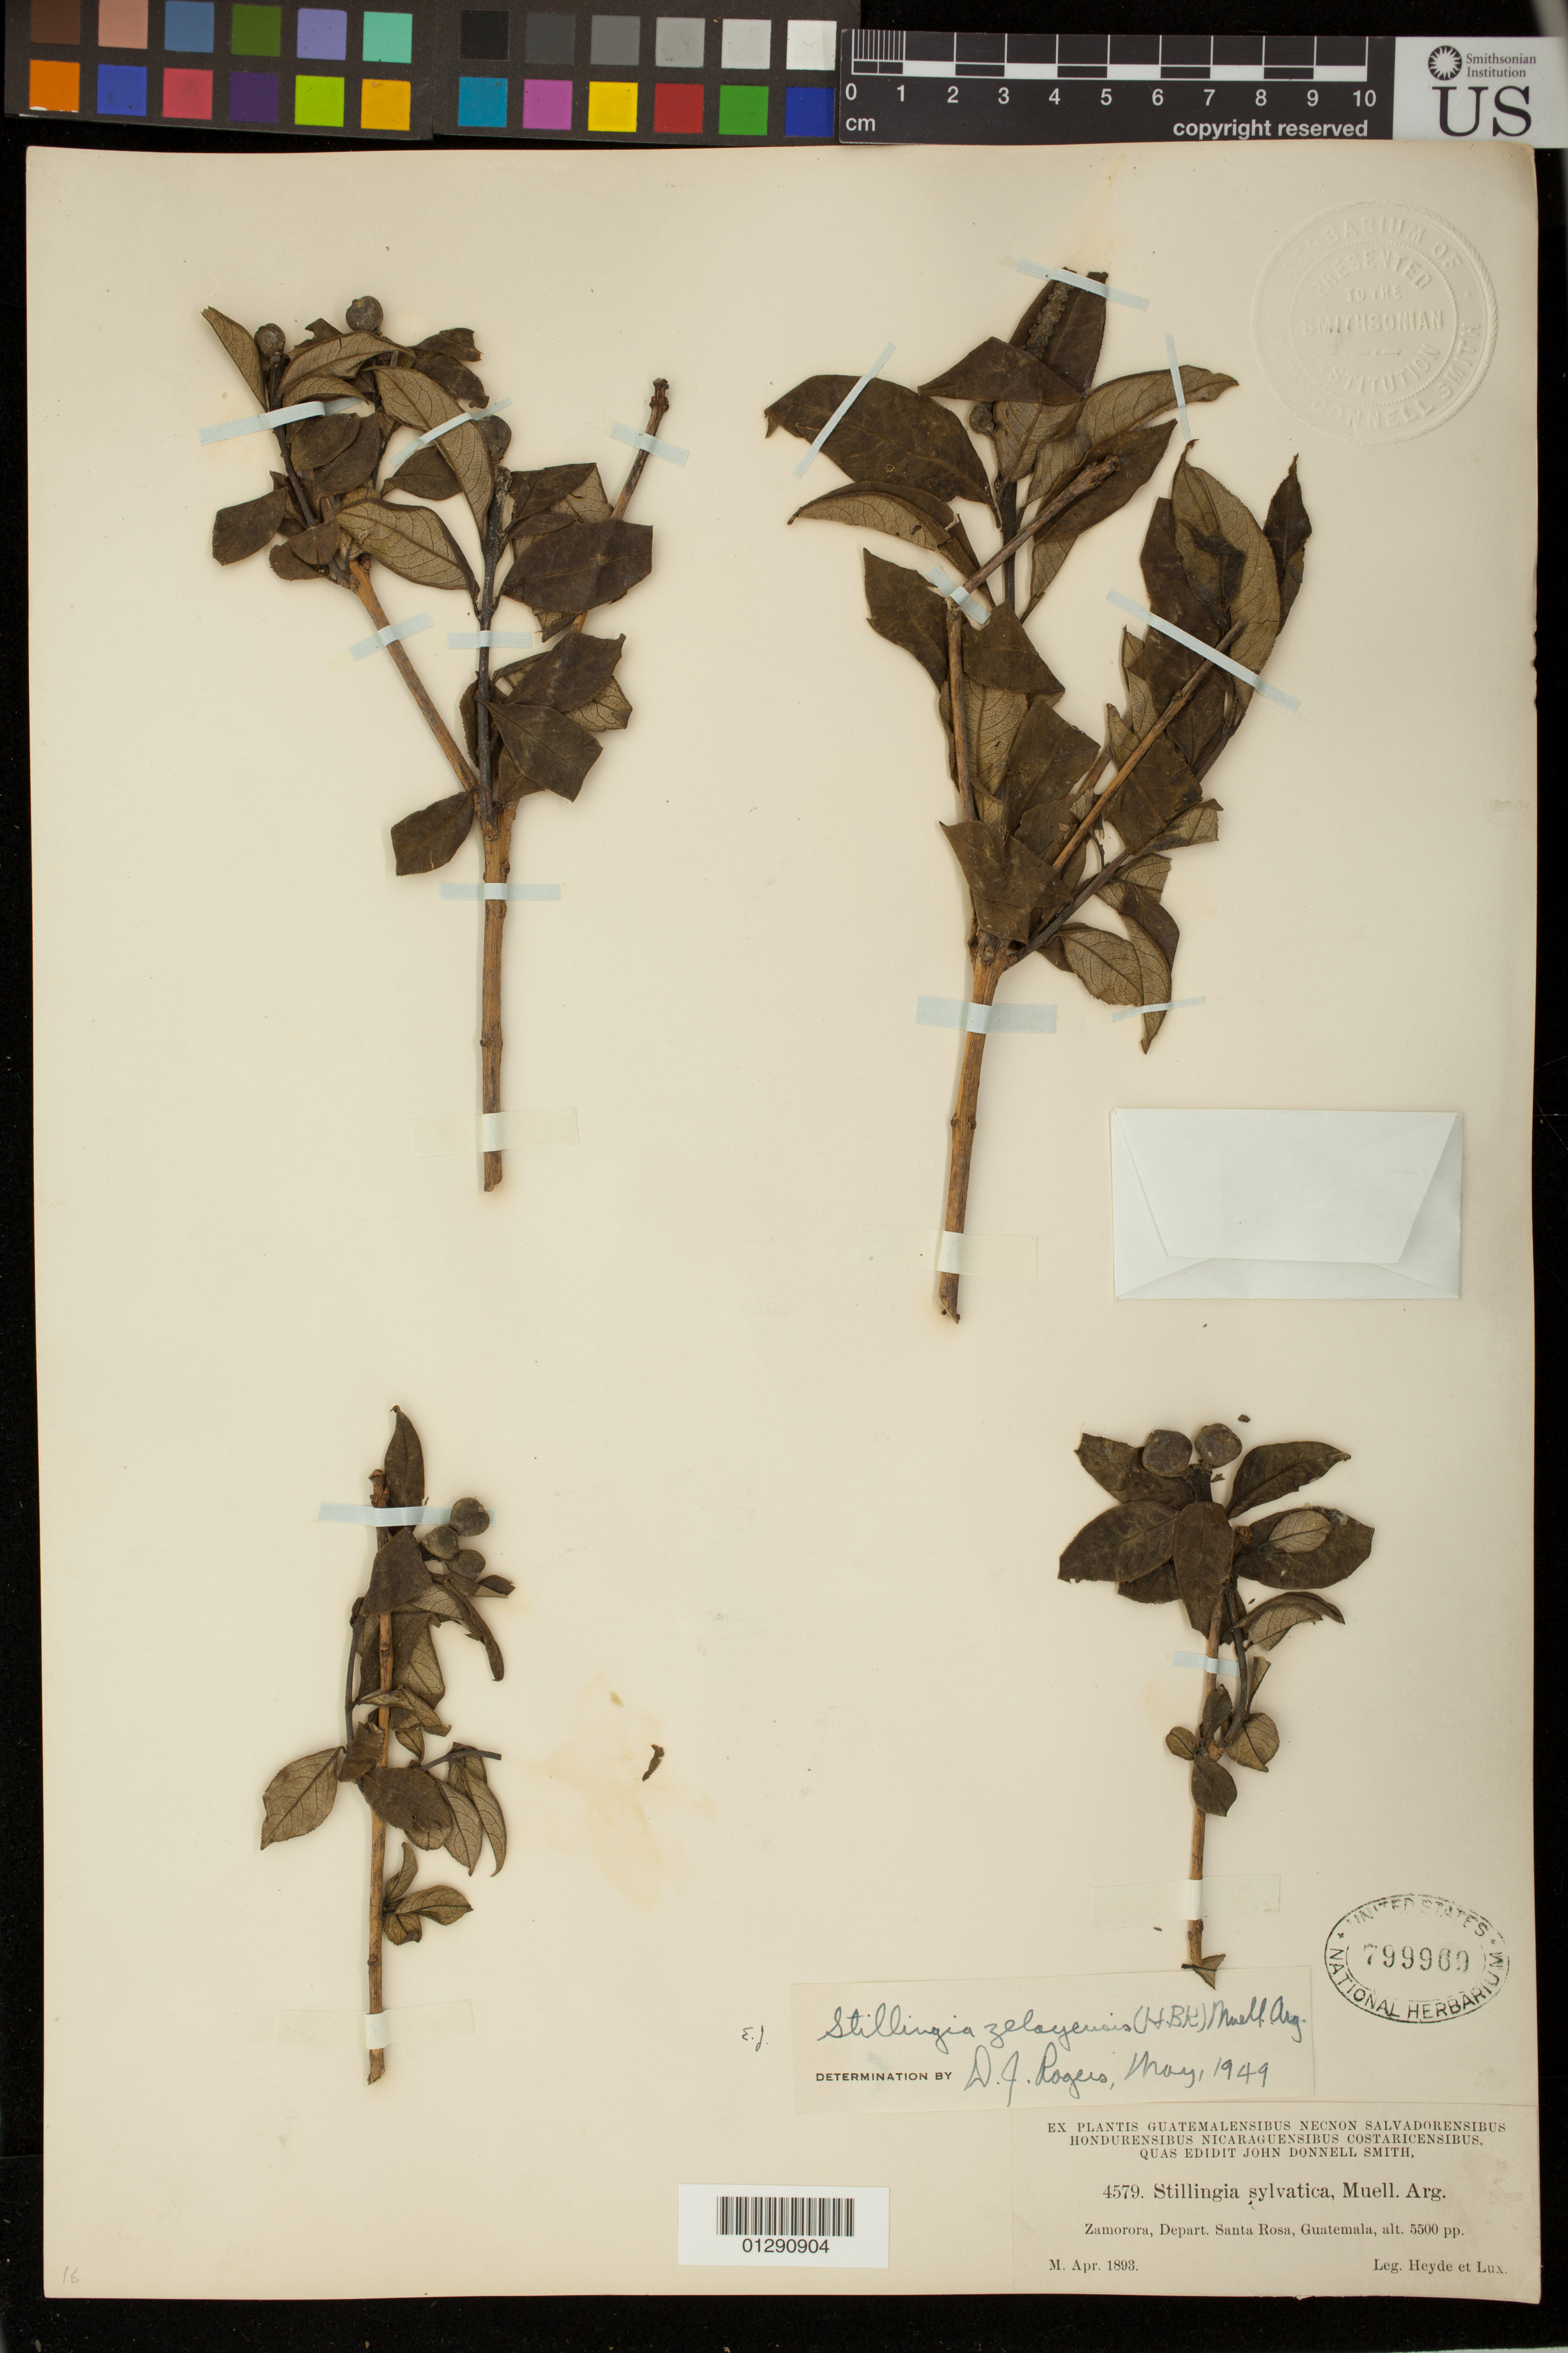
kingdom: Plantae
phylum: Tracheophyta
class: Magnoliopsida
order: Malpighiales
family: Euphorbiaceae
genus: Stillingia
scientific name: Stillingia zelayensis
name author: (Kunth) Müll. Arg.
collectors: E. T. Heyde & E. Lux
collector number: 4579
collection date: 1893-04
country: Guatemala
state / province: Santa Rosa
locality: Zamorora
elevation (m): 1676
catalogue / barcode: US 799969